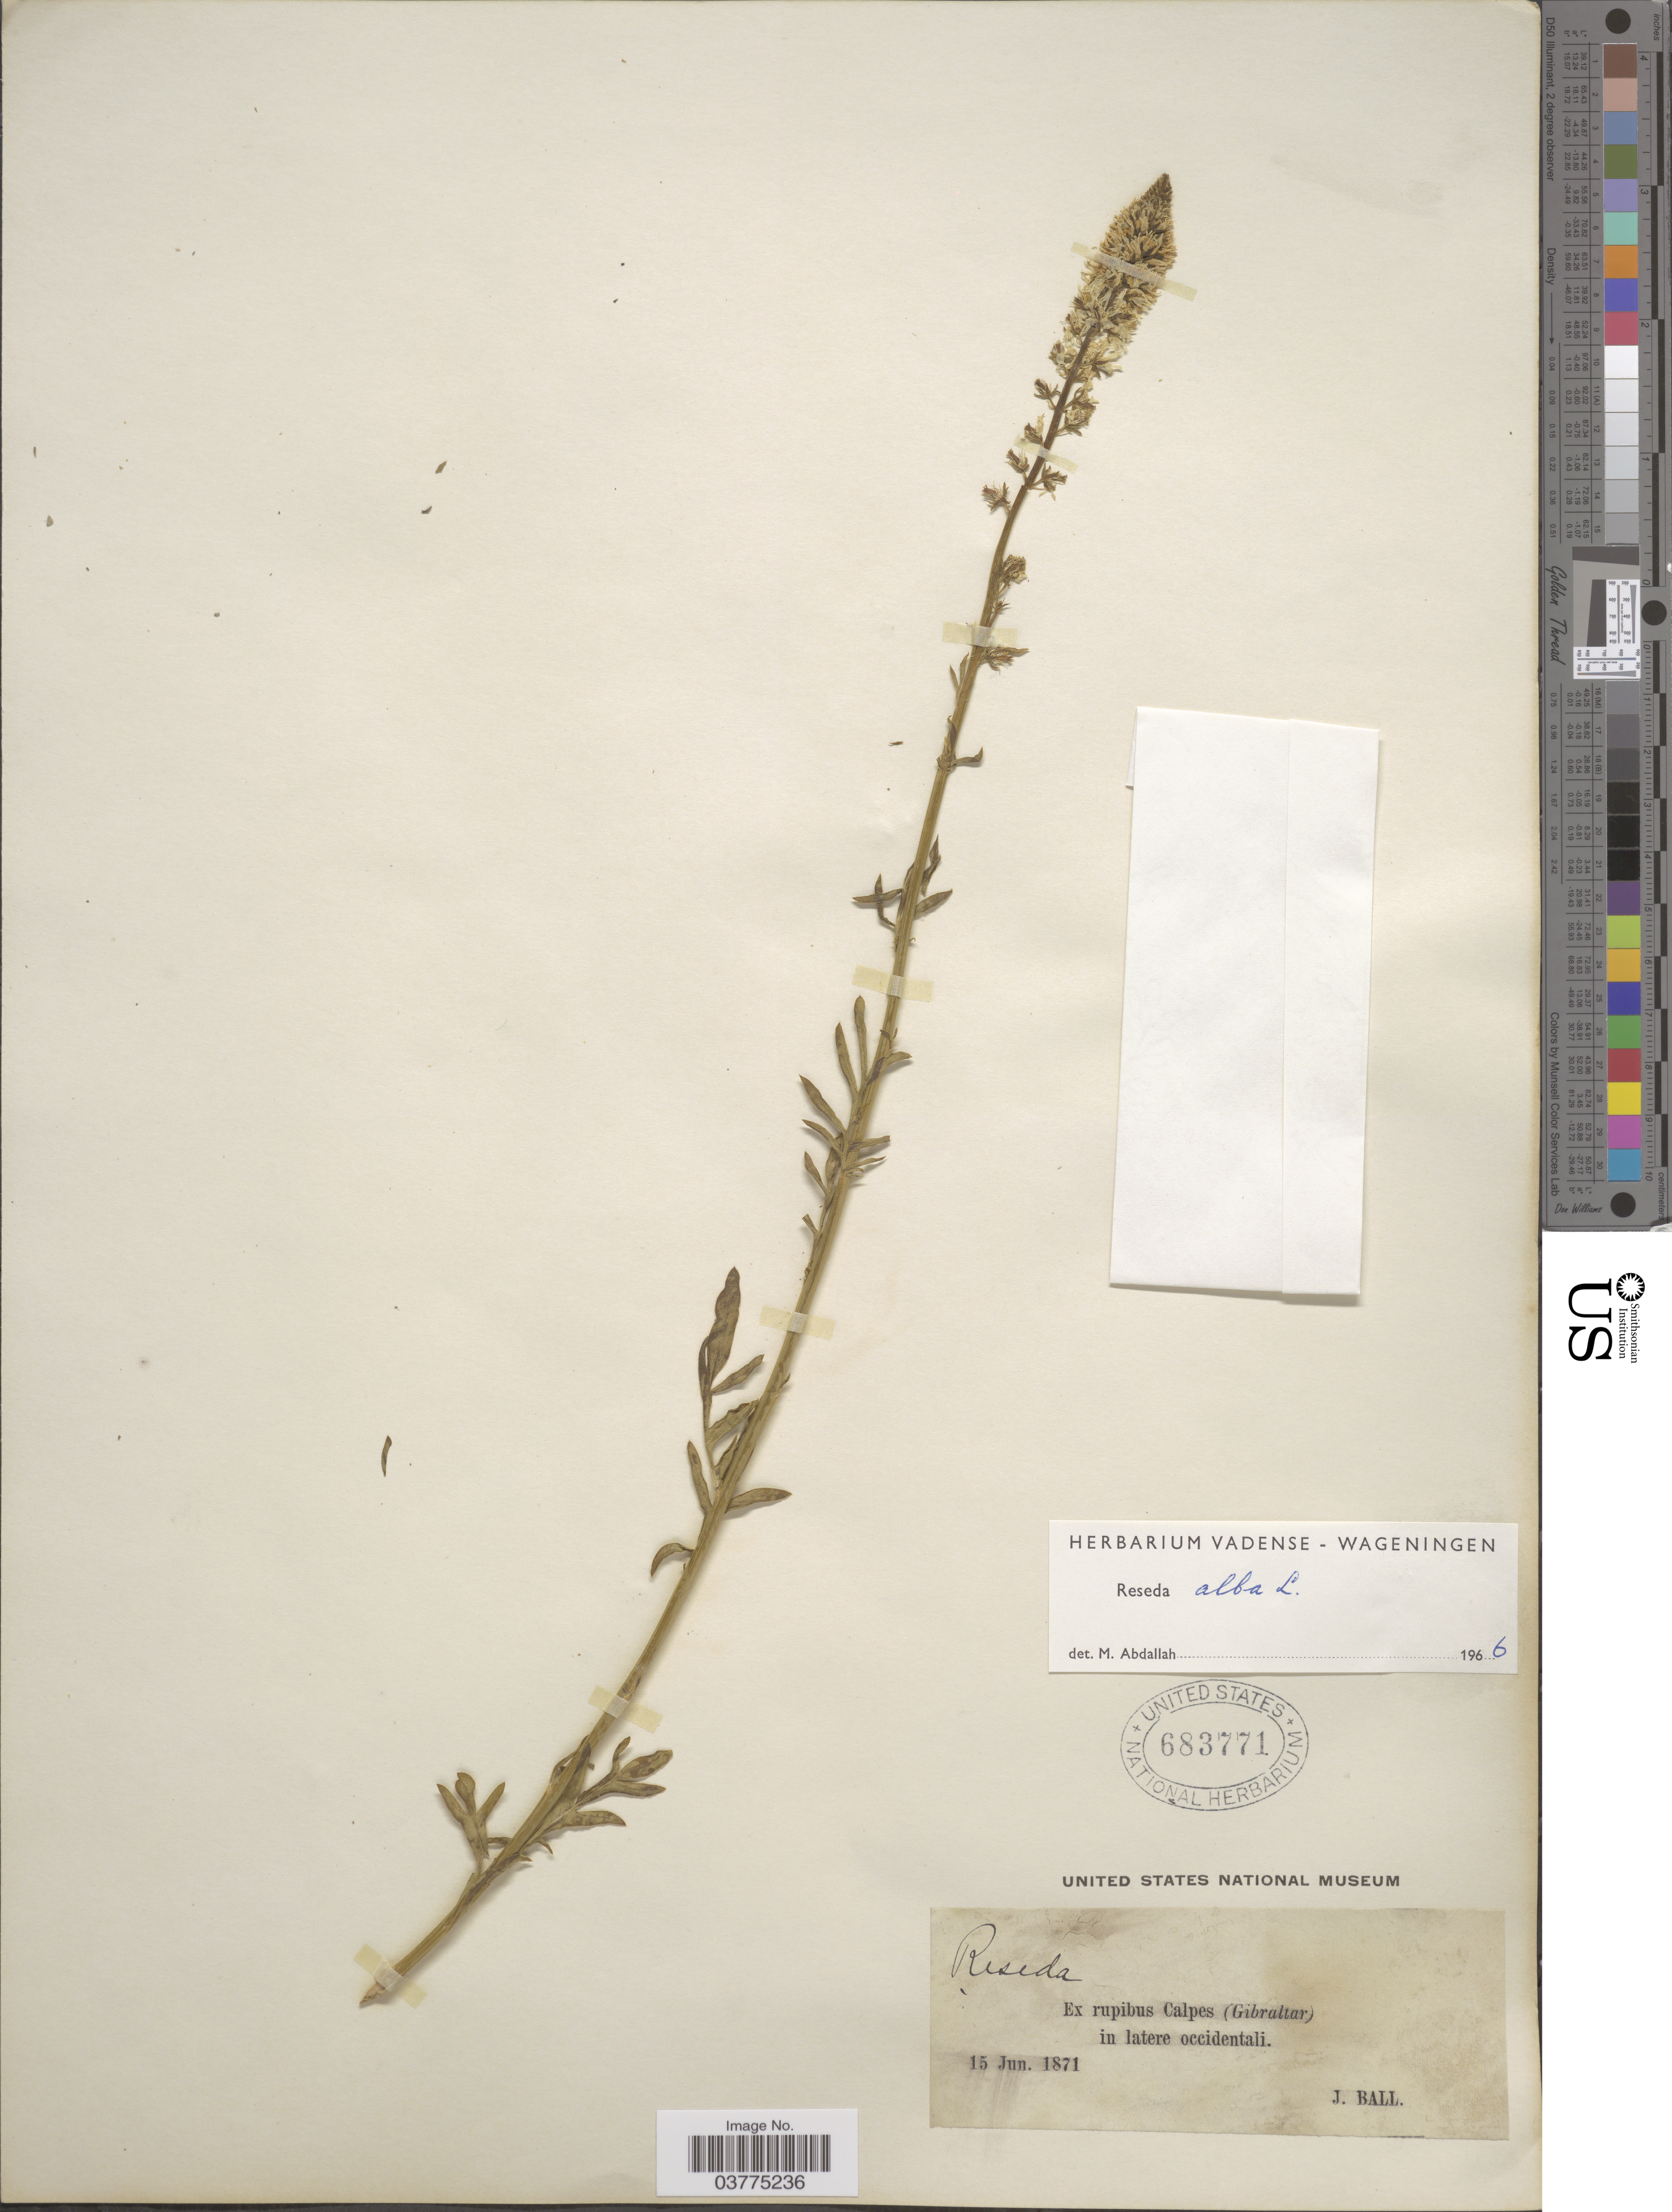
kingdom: Plantae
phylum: Tracheophyta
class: Magnoliopsida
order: Brassicales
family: Resedaceae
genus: Reseda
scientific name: Reseda alba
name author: L.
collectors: J. Ball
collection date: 1871-06-15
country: Gibraltar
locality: Ex rupibus Calpes (Gibraltar) in latere occidentali.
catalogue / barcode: US 683771